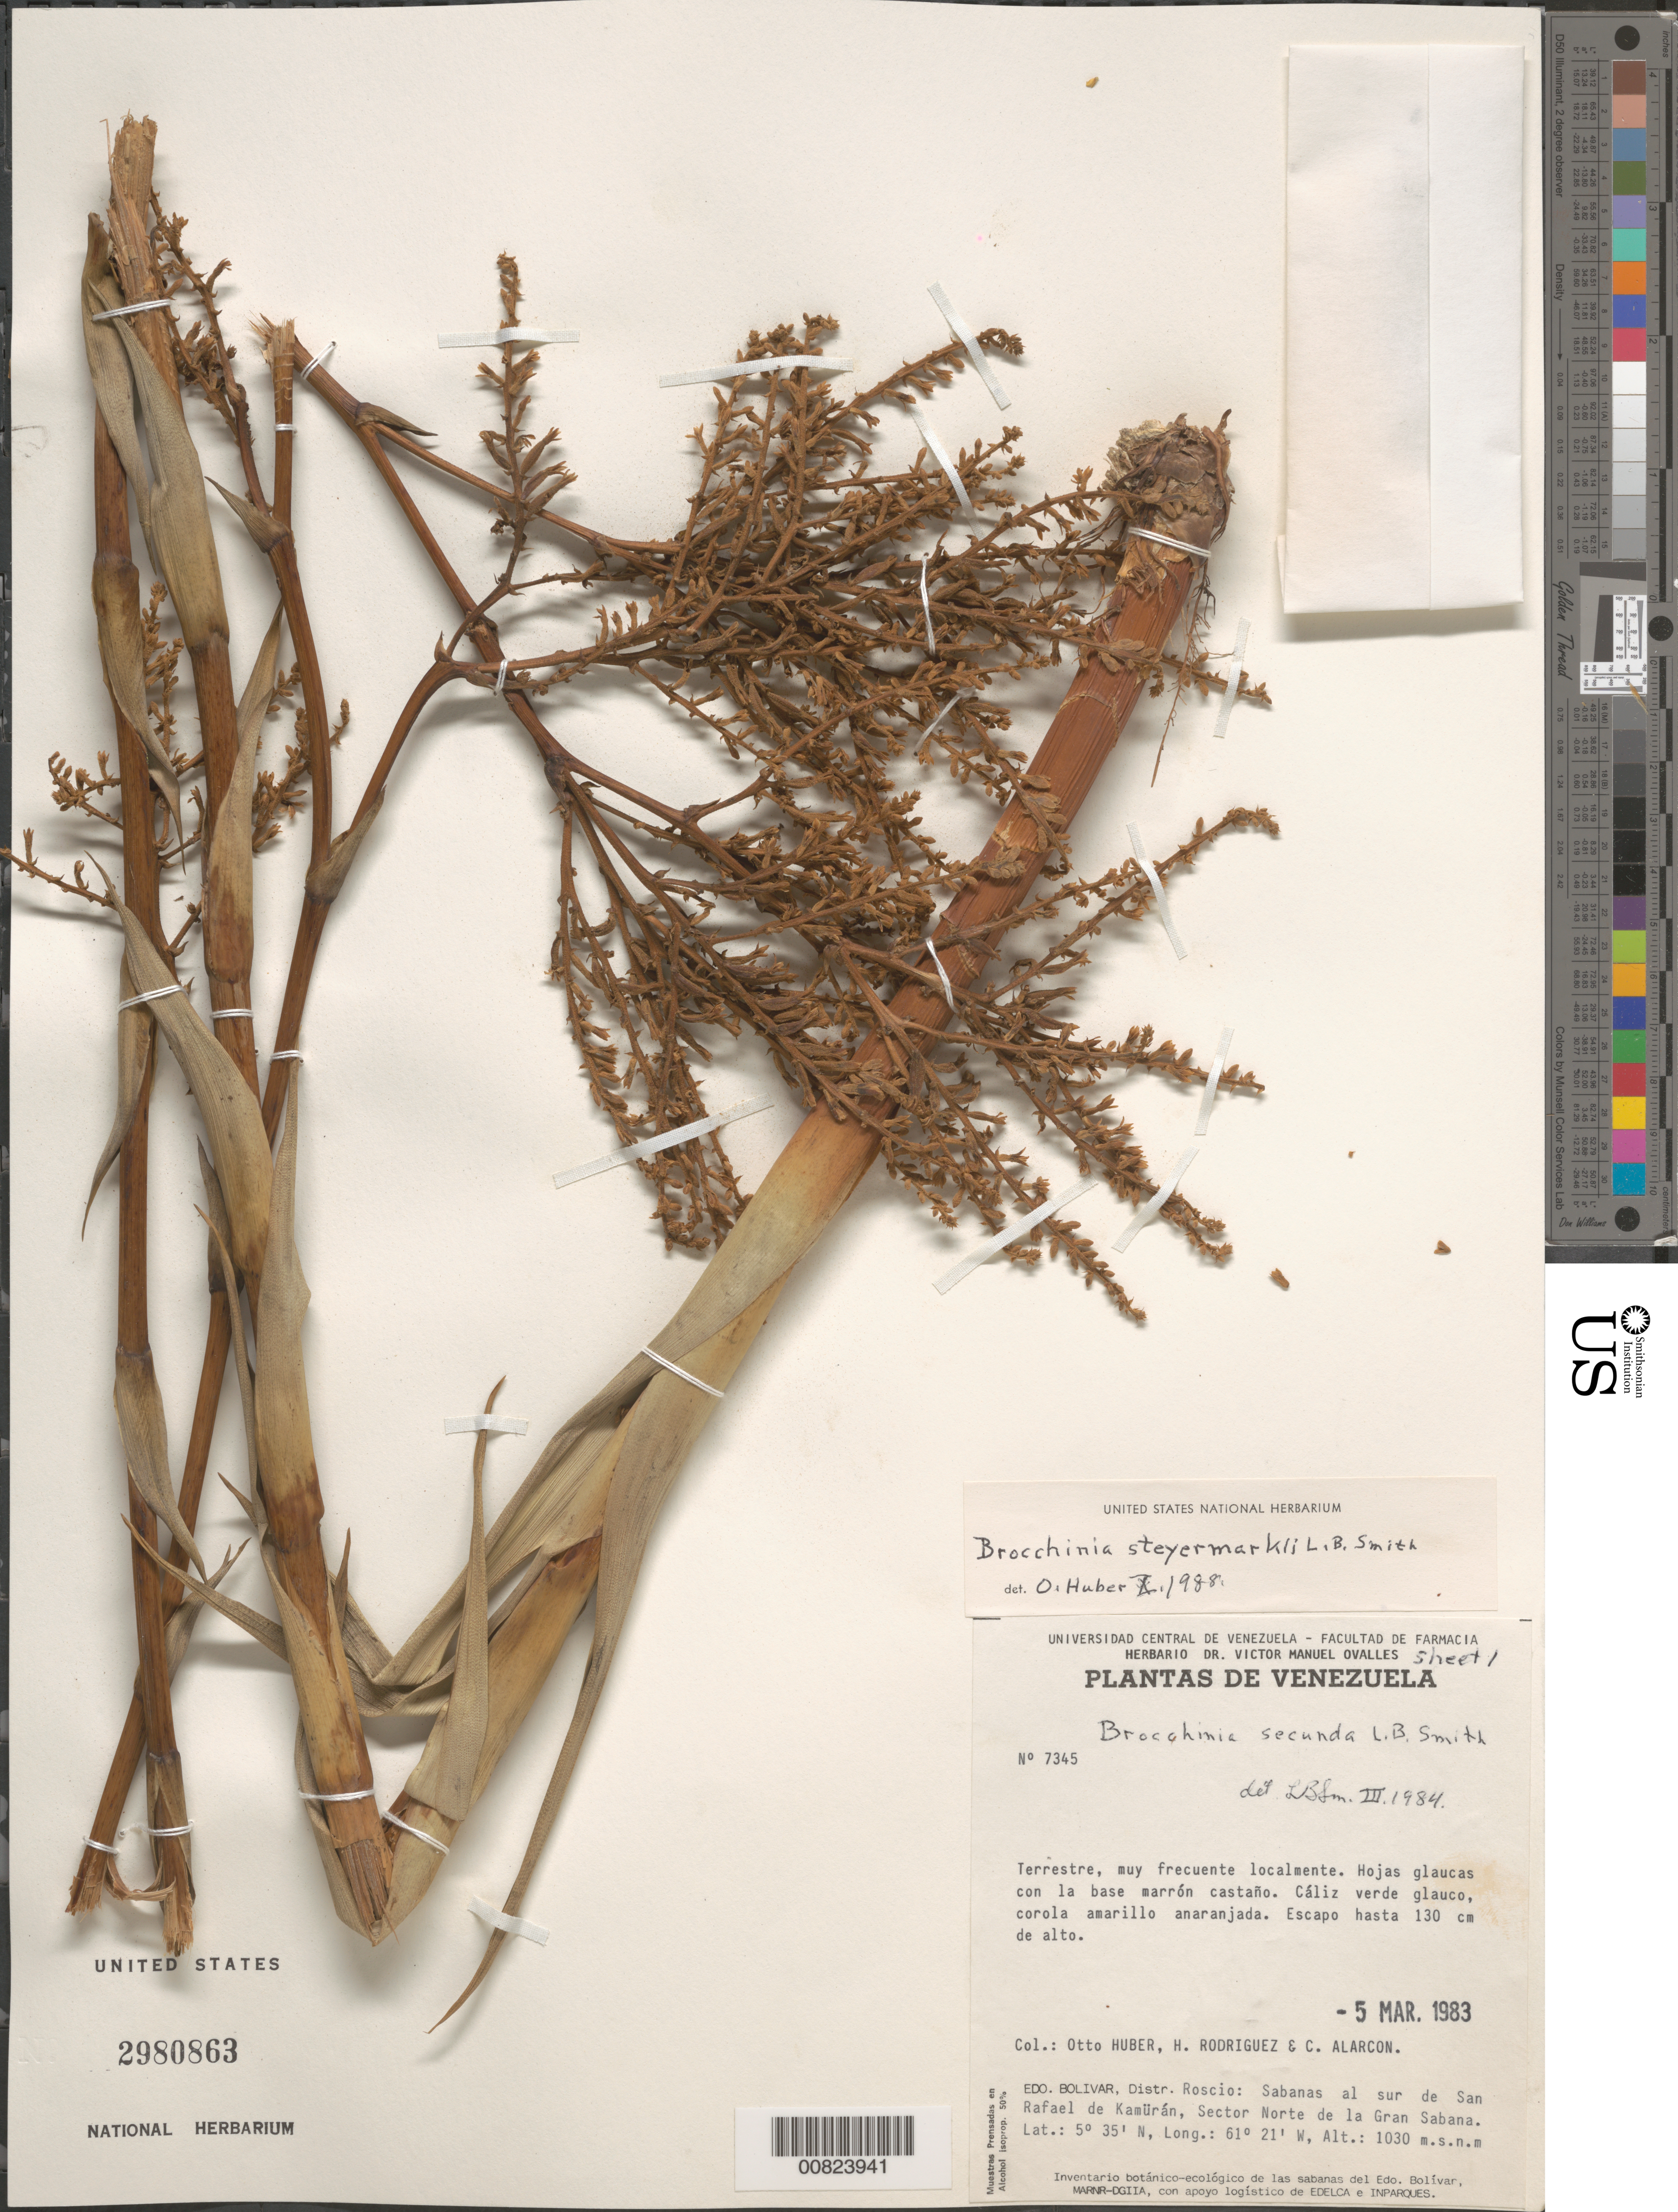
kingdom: Plantae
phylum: Tracheophyta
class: Liliopsida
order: Poales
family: Bromeliaceae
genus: Brocchinia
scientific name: Brocchinia steyermarkii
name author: L.B. Sm.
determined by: Huber, Otto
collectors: O. Huber, H. Rodriguez & C. Alarcon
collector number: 7345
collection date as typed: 5-Mar-83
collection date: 1983-03-05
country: Venezuela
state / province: Bolívar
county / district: Roscio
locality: San Rafael de Kamuran, S of, sector N de la Gran Sabana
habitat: Sabanas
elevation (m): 1030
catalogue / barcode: US 2980863